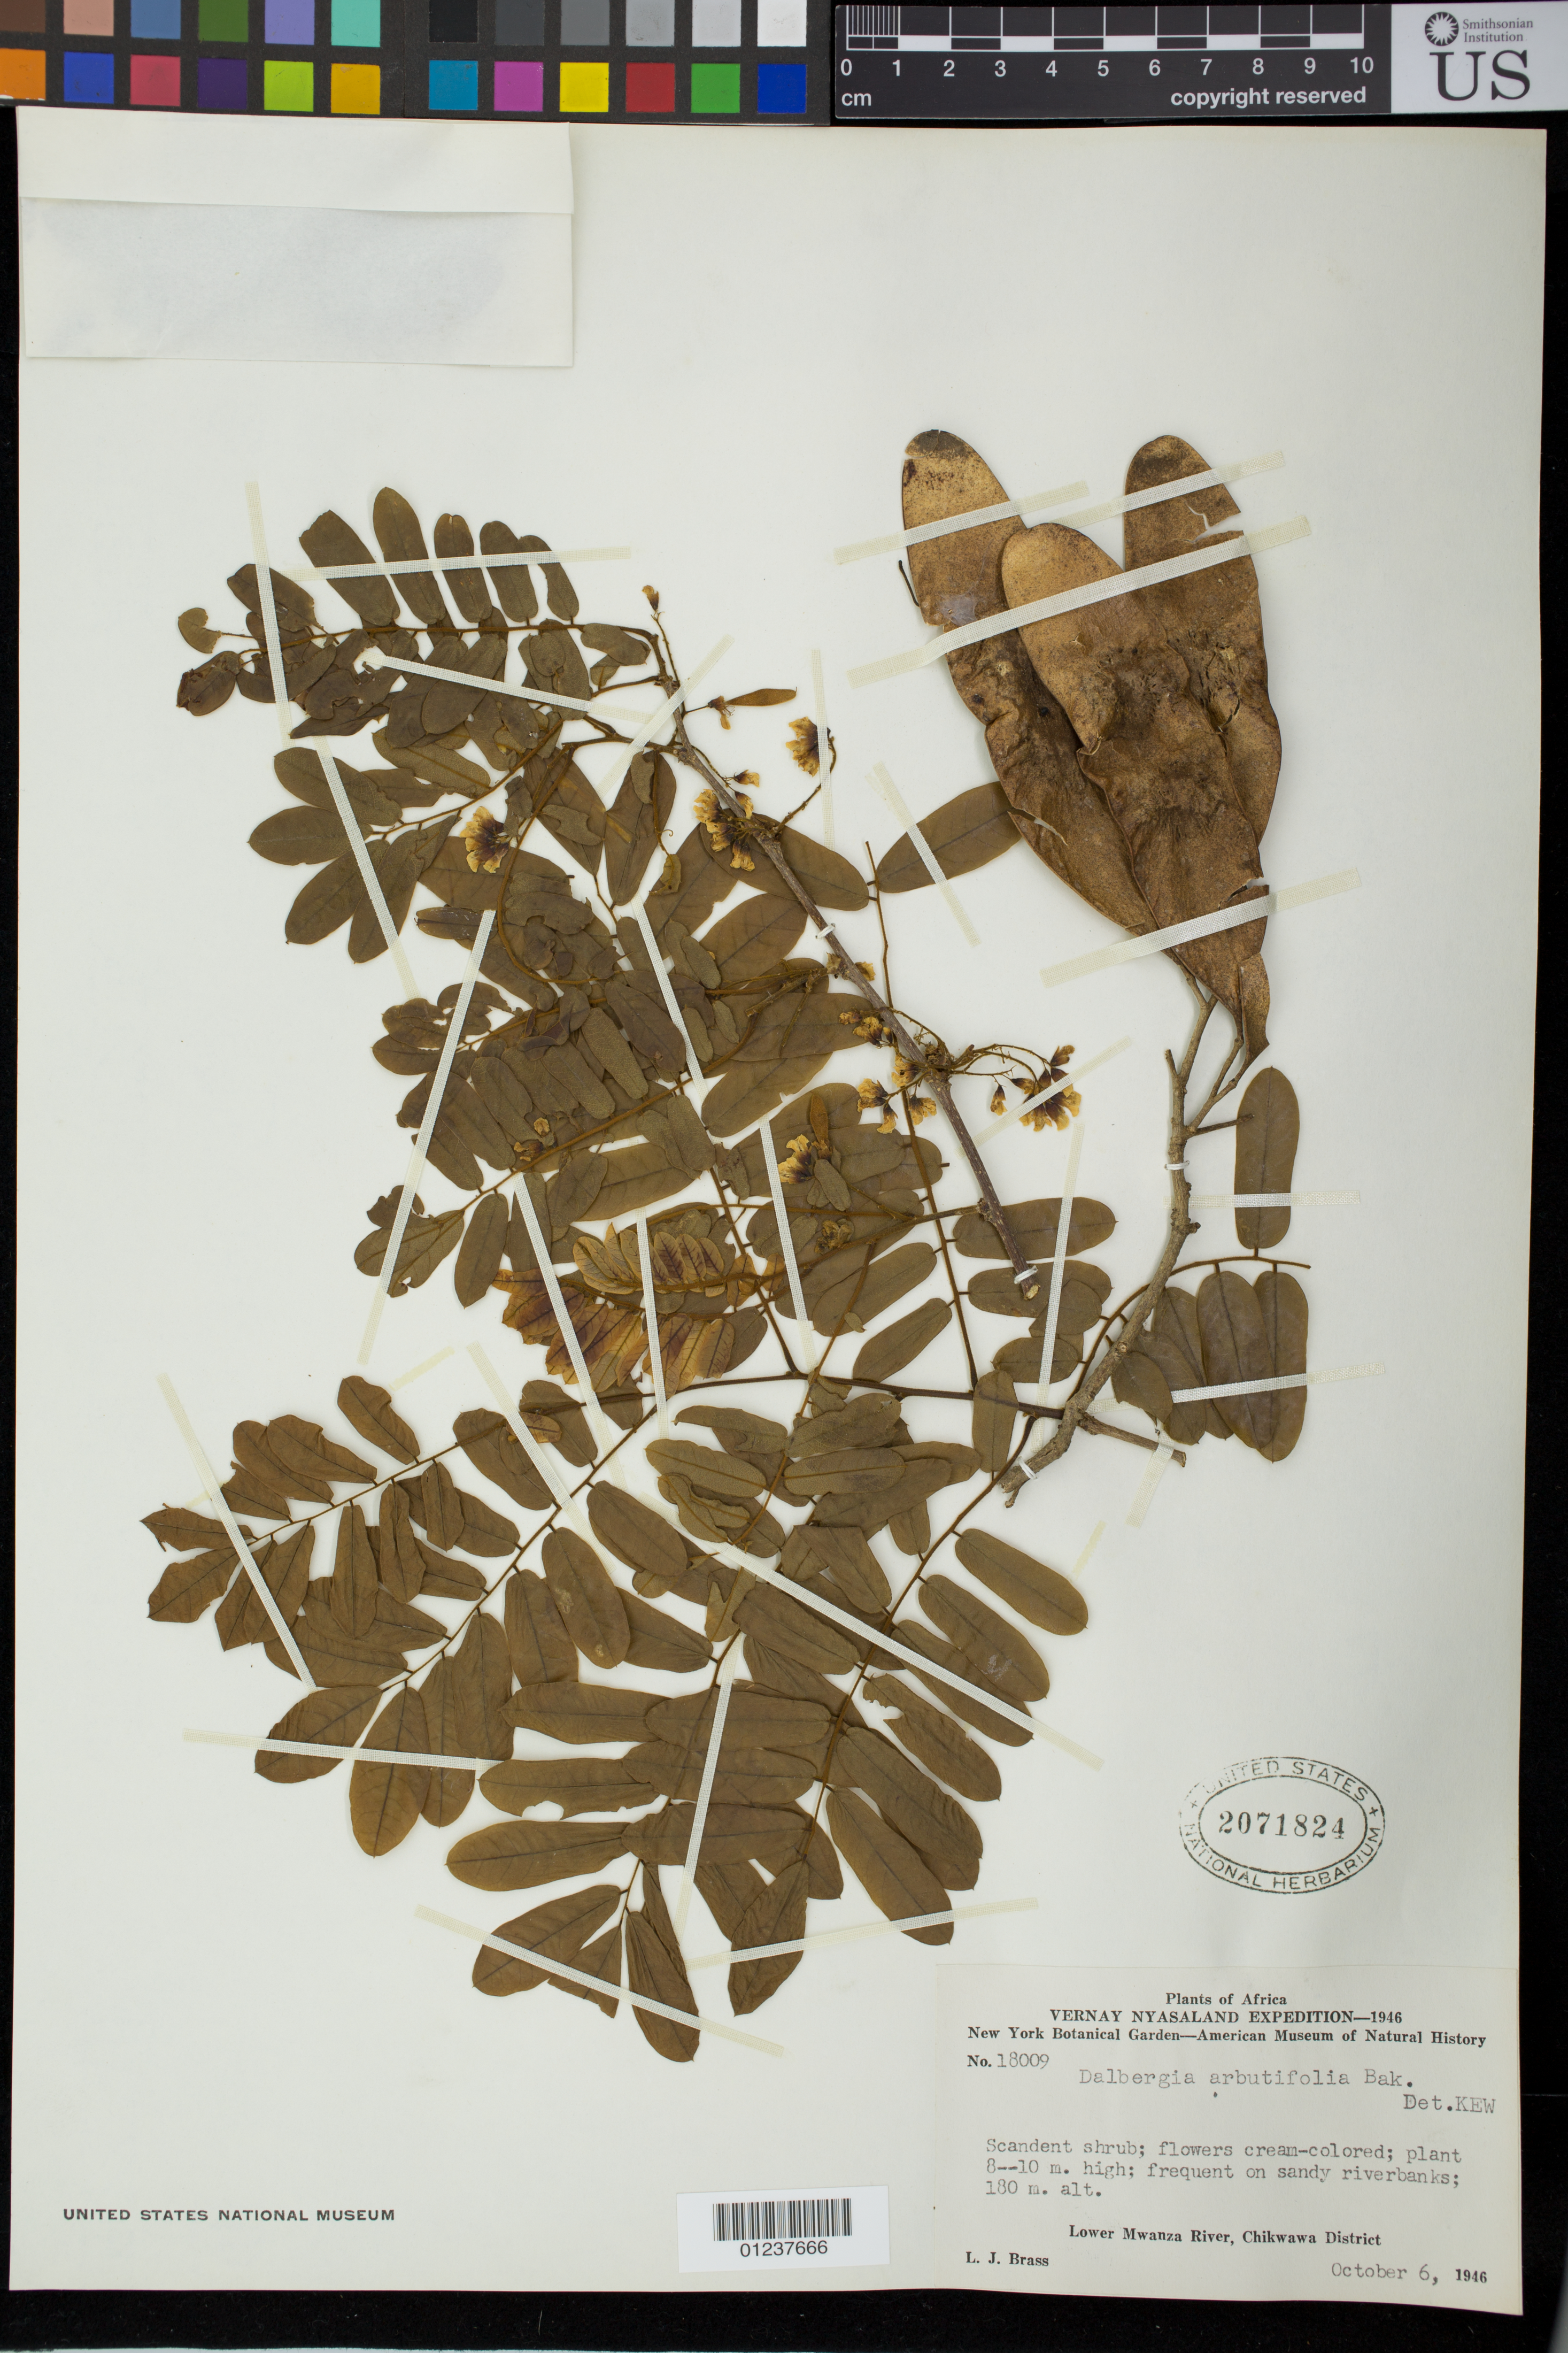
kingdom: Plantae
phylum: Tracheophyta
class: Magnoliopsida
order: Fabales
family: Fabaceae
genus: Dalbergia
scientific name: Dalbergia arbutifolia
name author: Baker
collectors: L. J. Brass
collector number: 18009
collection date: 1946-10-06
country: Malawi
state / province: Southern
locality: Lower Mwanza River, Chikwawa District.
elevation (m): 180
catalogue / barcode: US 2071824